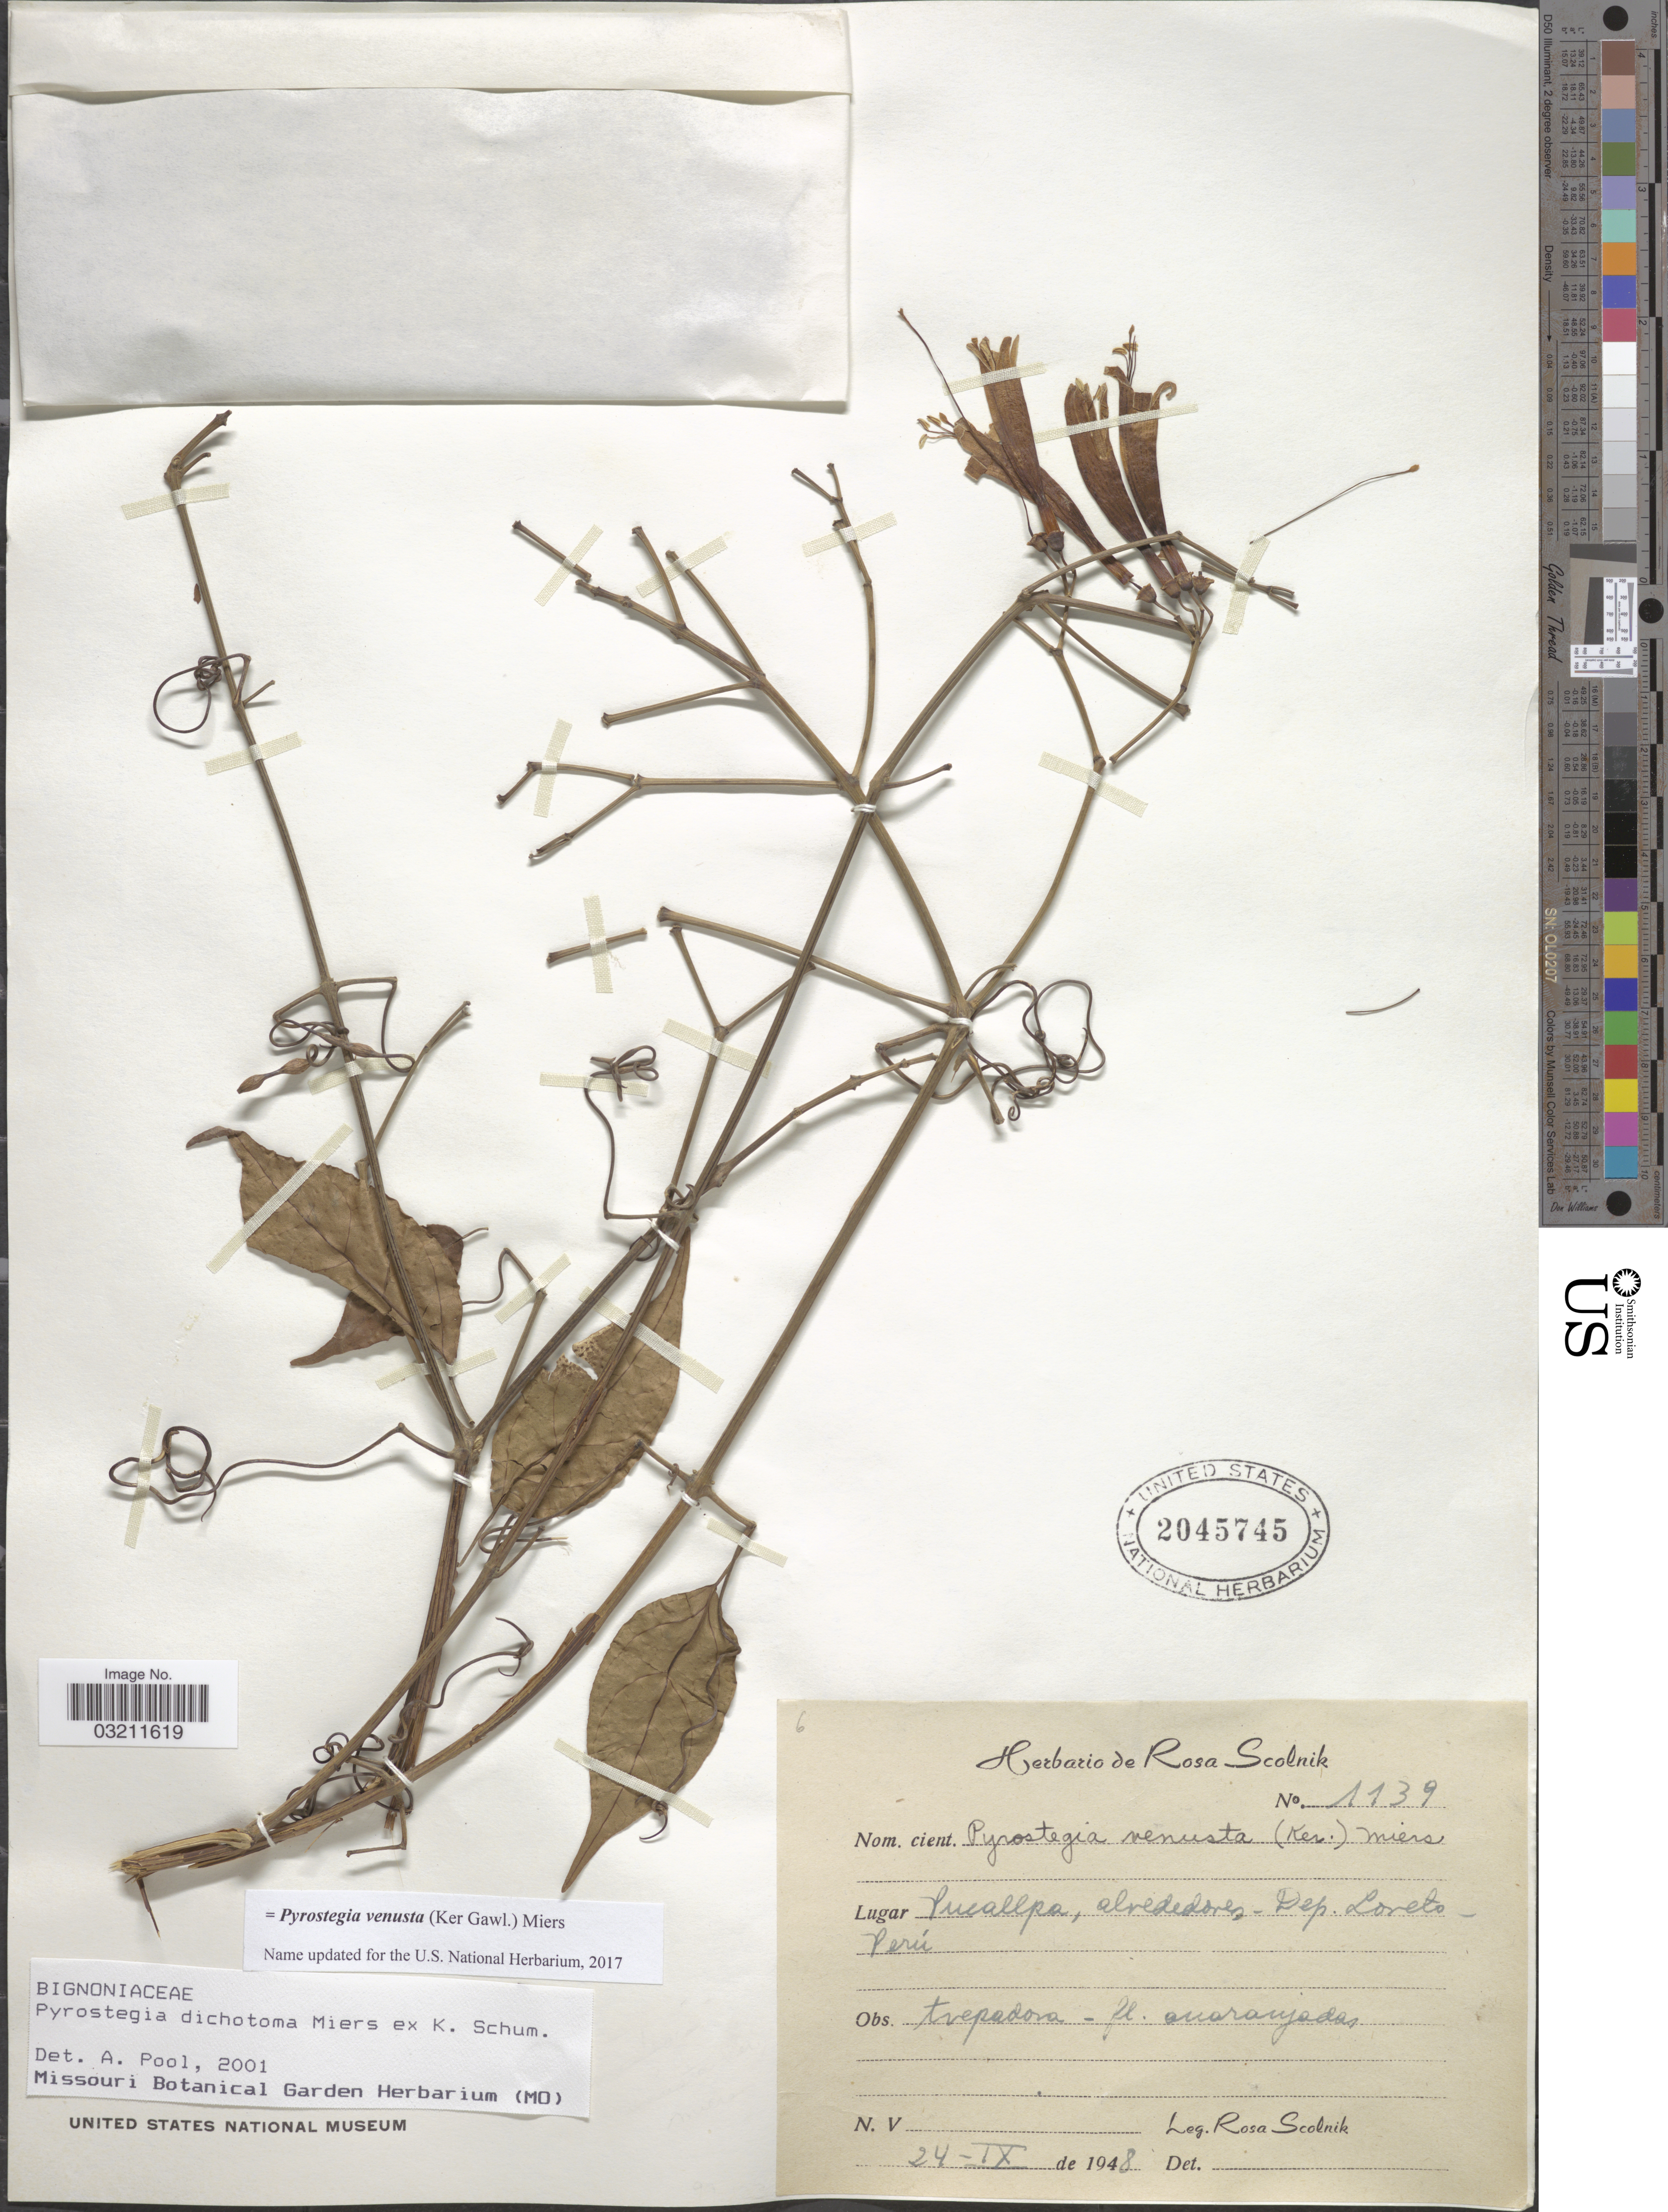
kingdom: Plantae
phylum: Tracheophyta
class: Magnoliopsida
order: Lamiales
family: Bignoniaceae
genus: Pyrostegia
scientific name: Pyrostegia venusta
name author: (Ker Gawl.) Miers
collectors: R. Scolnik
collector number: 1139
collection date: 1948-09-24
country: Peru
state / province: Loreto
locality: Pucallpa, alrededores. Dep. Loreto.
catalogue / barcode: US 2045745